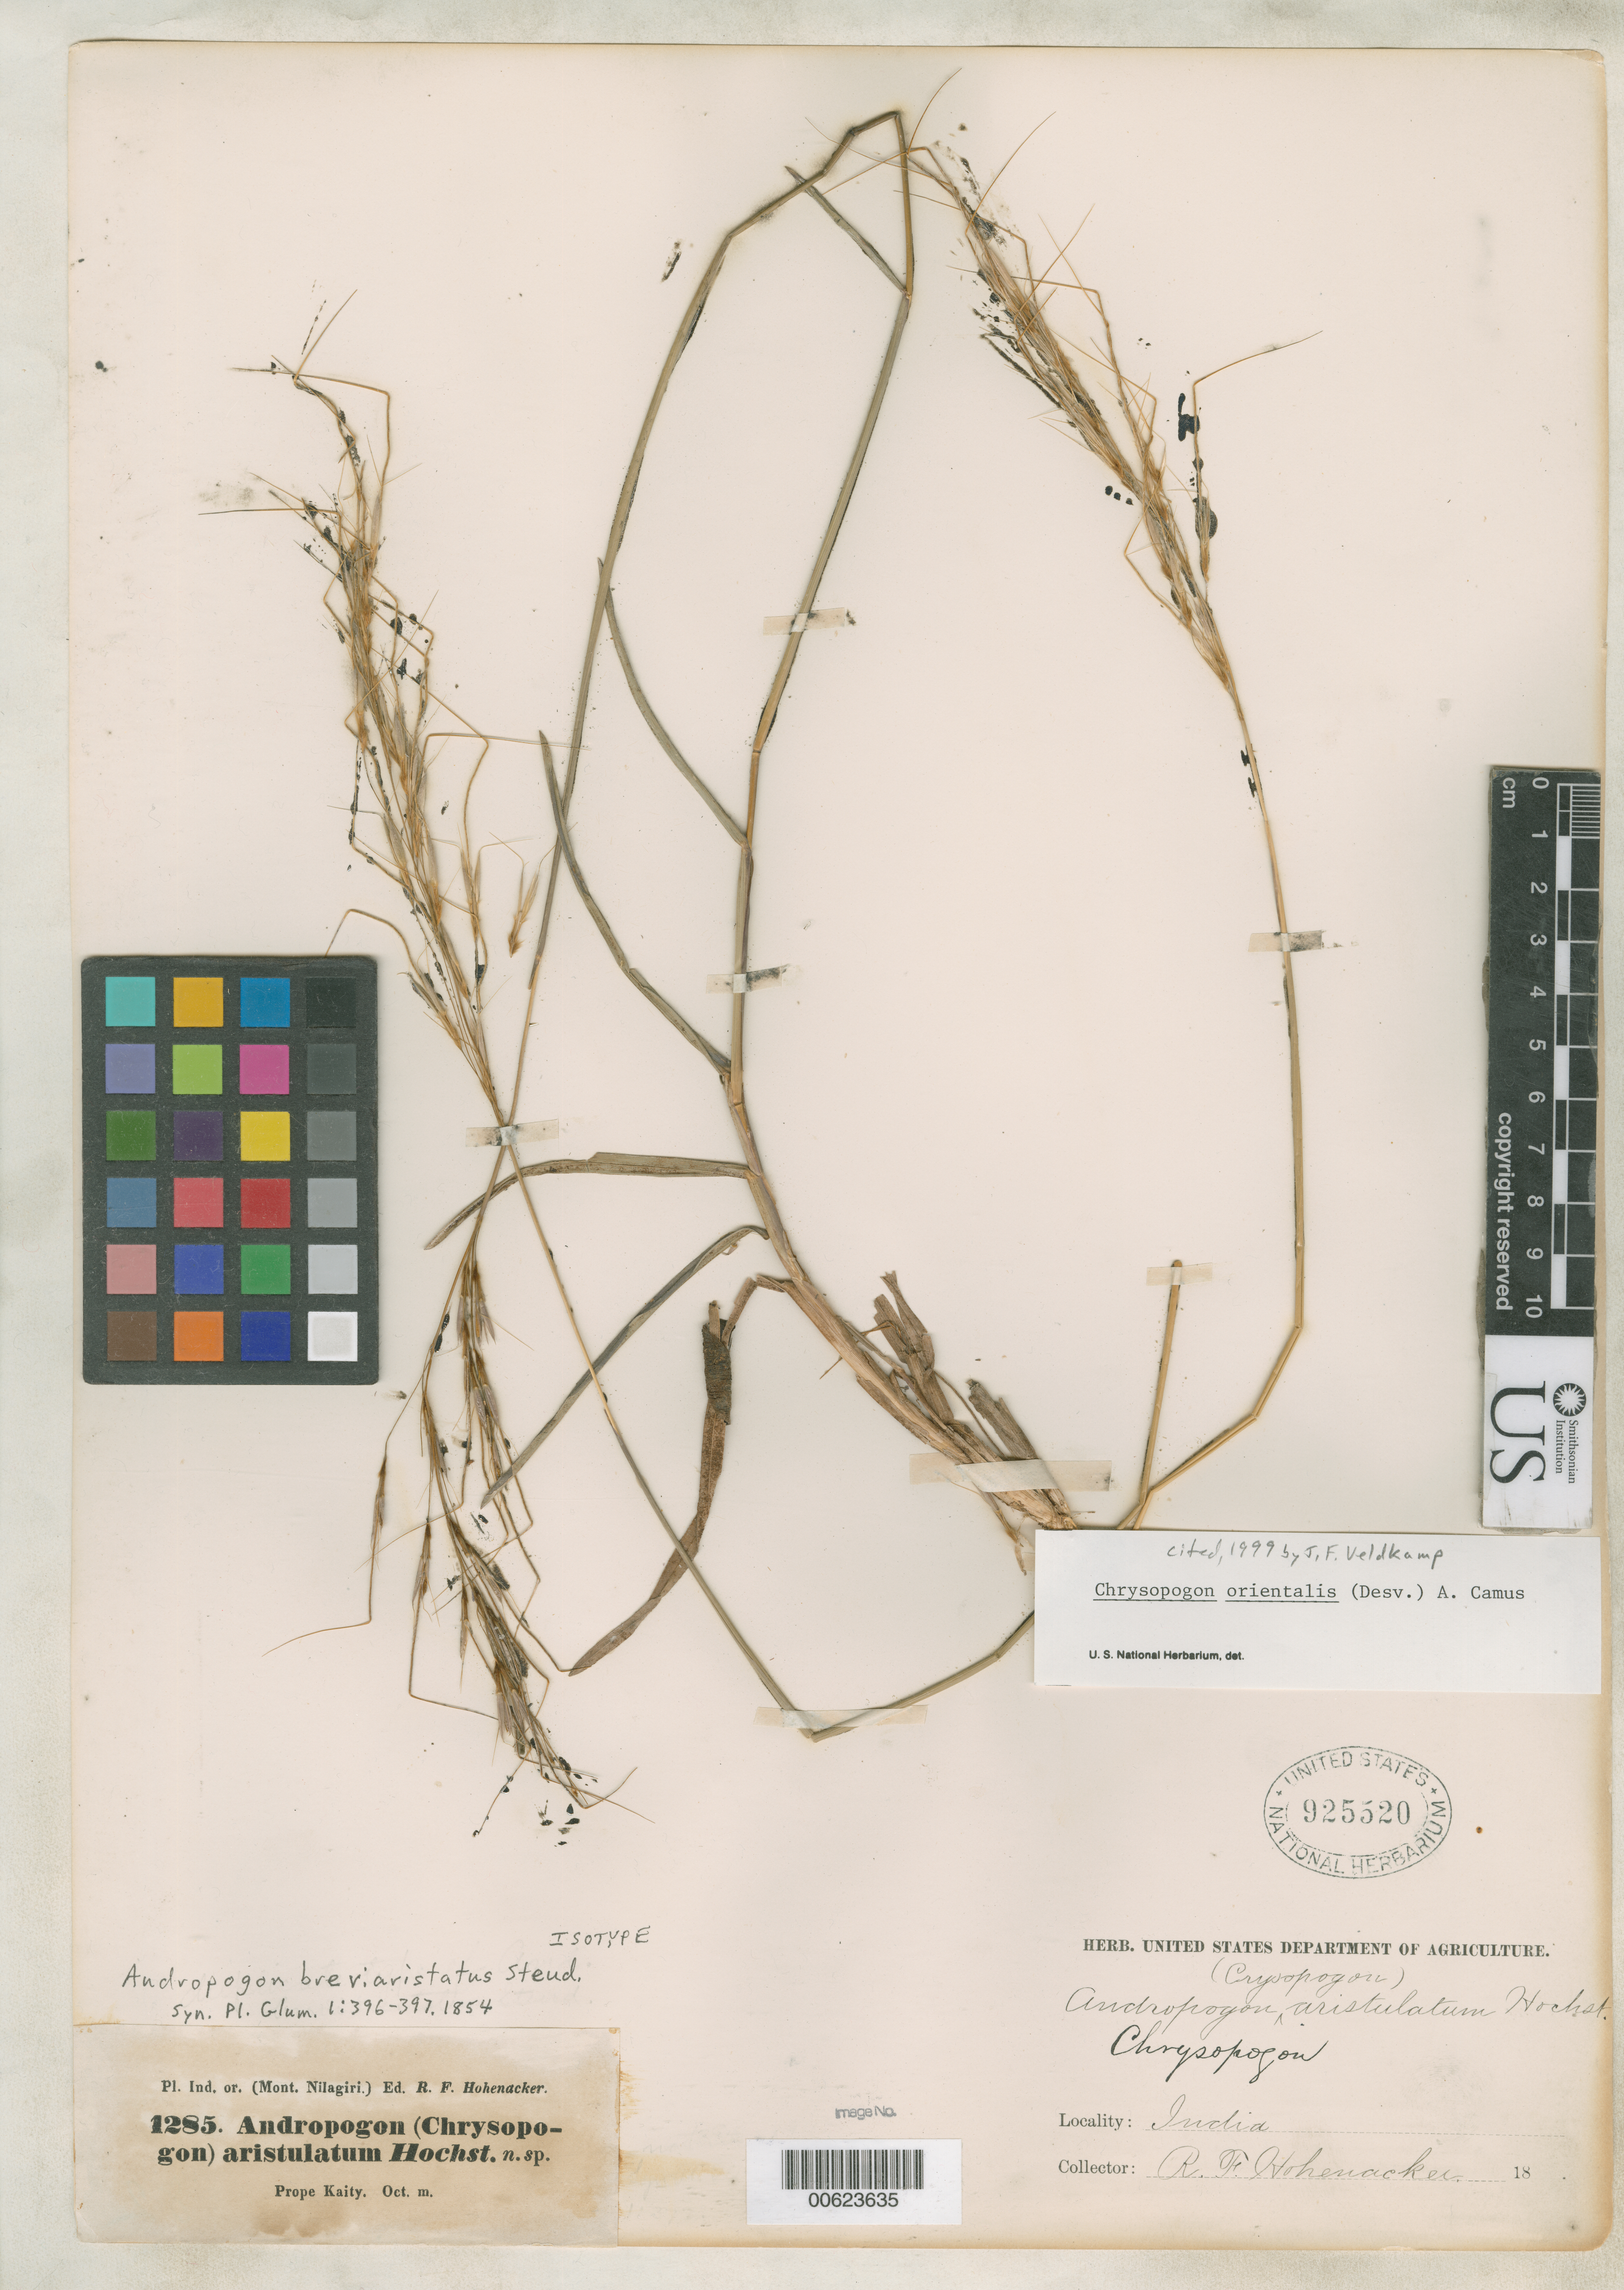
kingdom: Plantae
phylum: Tracheophyta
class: Liliopsida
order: Poales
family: Poaceae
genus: Andropogon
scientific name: Andropogon breviaristatus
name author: Steud.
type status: Isotype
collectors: R. F. Hohenacker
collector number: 1285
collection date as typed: Oct 18--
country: India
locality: Mont. Nilagiri, prope Kaity.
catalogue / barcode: US 925520